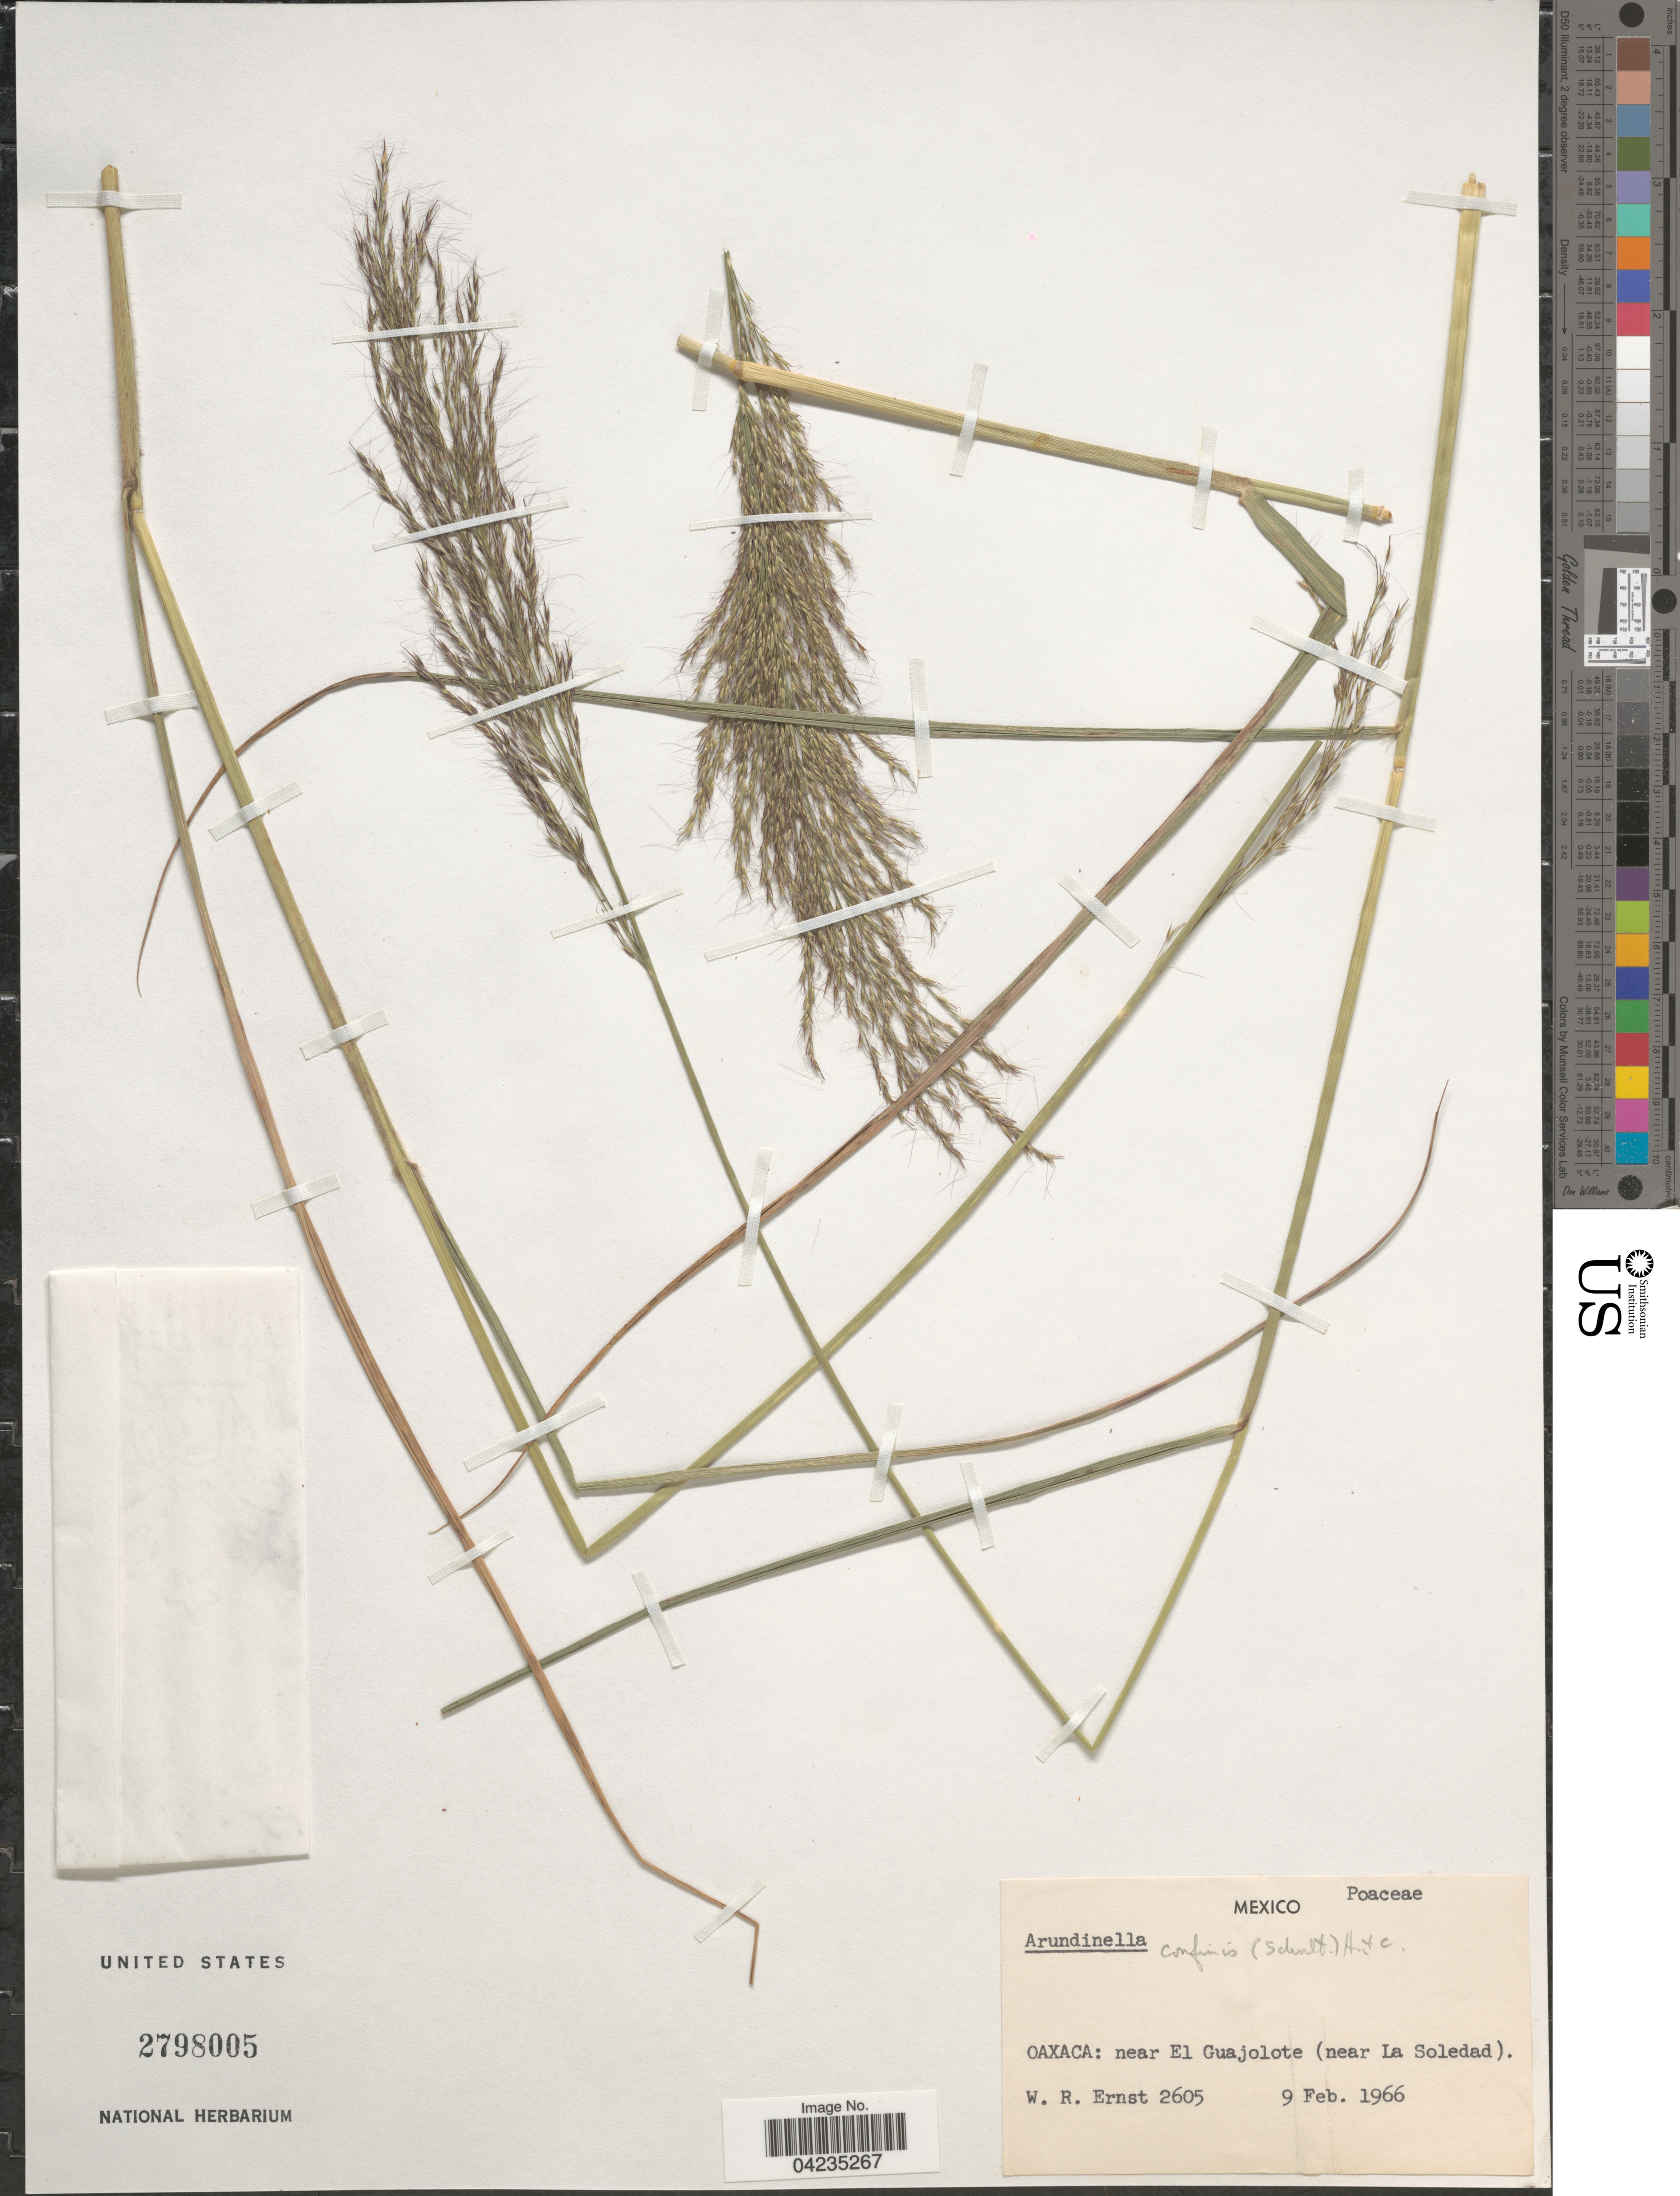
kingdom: Plantae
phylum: Tracheophyta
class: Liliopsida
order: Poales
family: Poaceae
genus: Arundinella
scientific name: Arundinella hispida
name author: (Humb. & Bonpl. ex Willd.) Kuntze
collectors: W. R. Ernst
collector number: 2605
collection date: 1966-02-09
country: Mexico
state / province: Oaxaca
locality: Near El Guajolote (near La Soledad).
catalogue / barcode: US 2798005